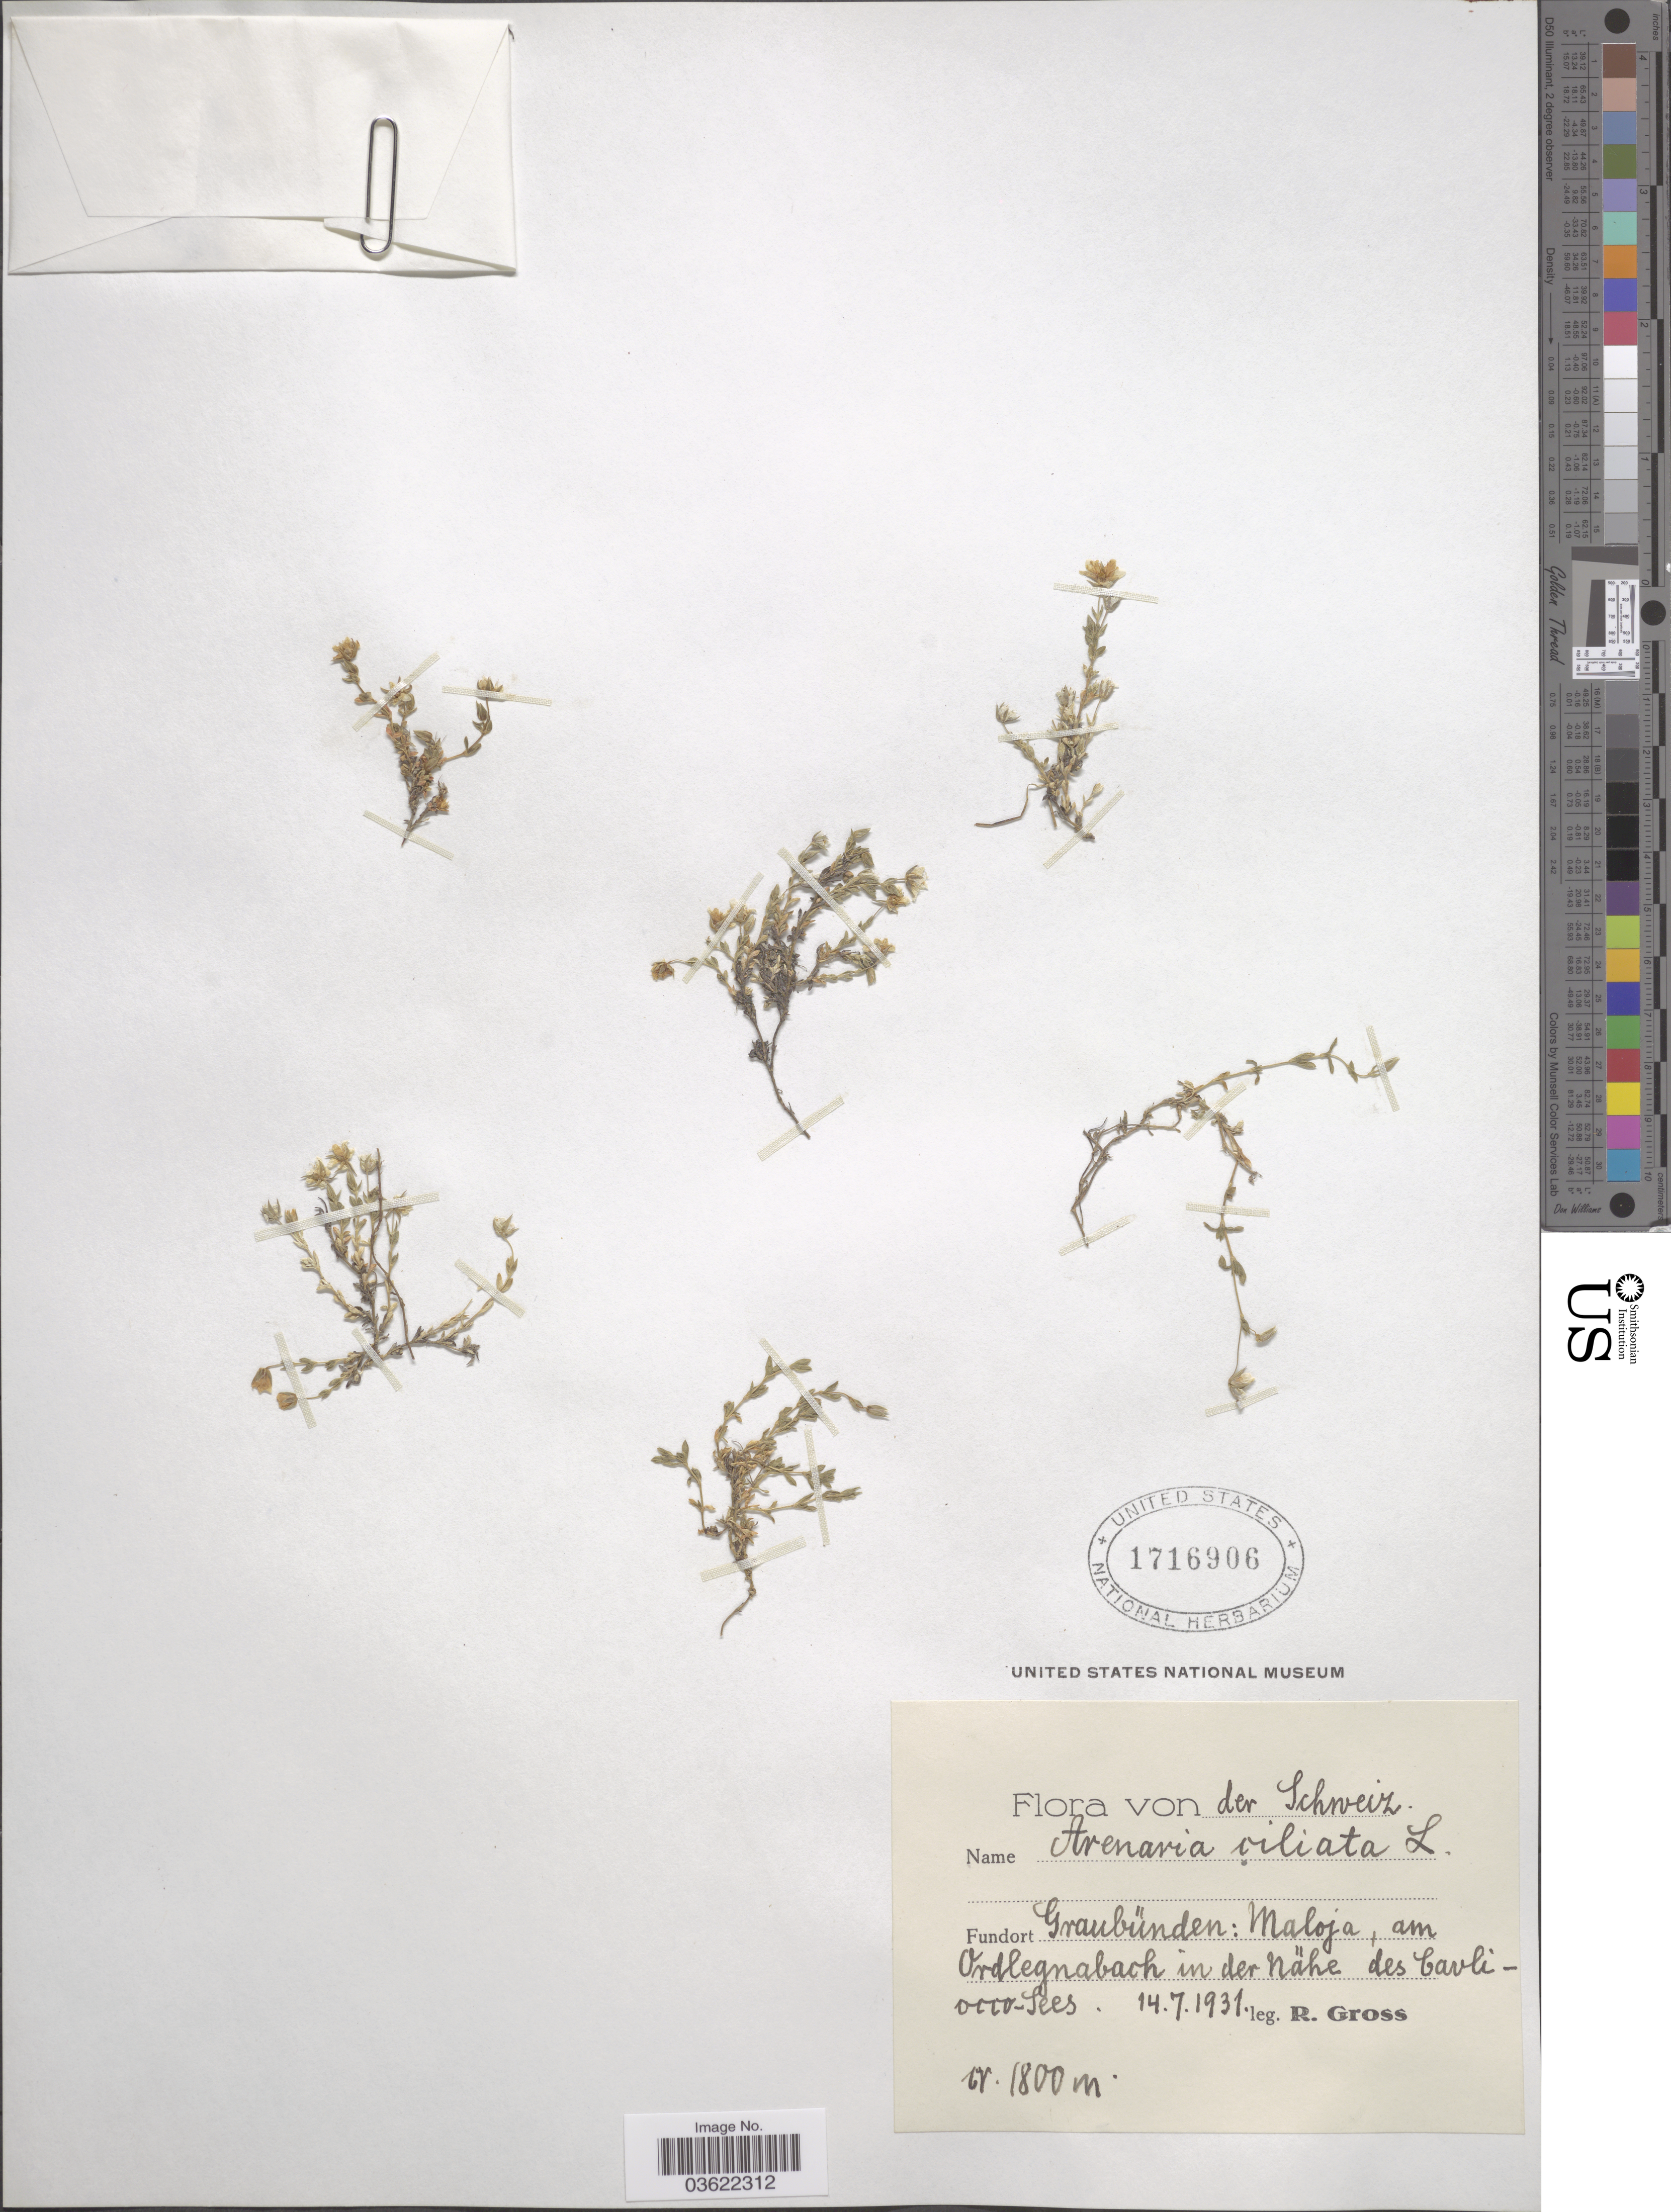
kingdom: Plantae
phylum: Tracheophyta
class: Magnoliopsida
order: Caryophyllales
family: Caryophyllaceae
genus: Arenaria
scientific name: Arenaria ciliata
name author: L.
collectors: R. Gross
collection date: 1931-07-14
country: Switzerland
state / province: Schwyz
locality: Schweiz. Fundort Graubünden: Maloja, am Ordlegnabach in der Nähe des bavliocco-Sees.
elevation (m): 1800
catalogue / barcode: US 1716906